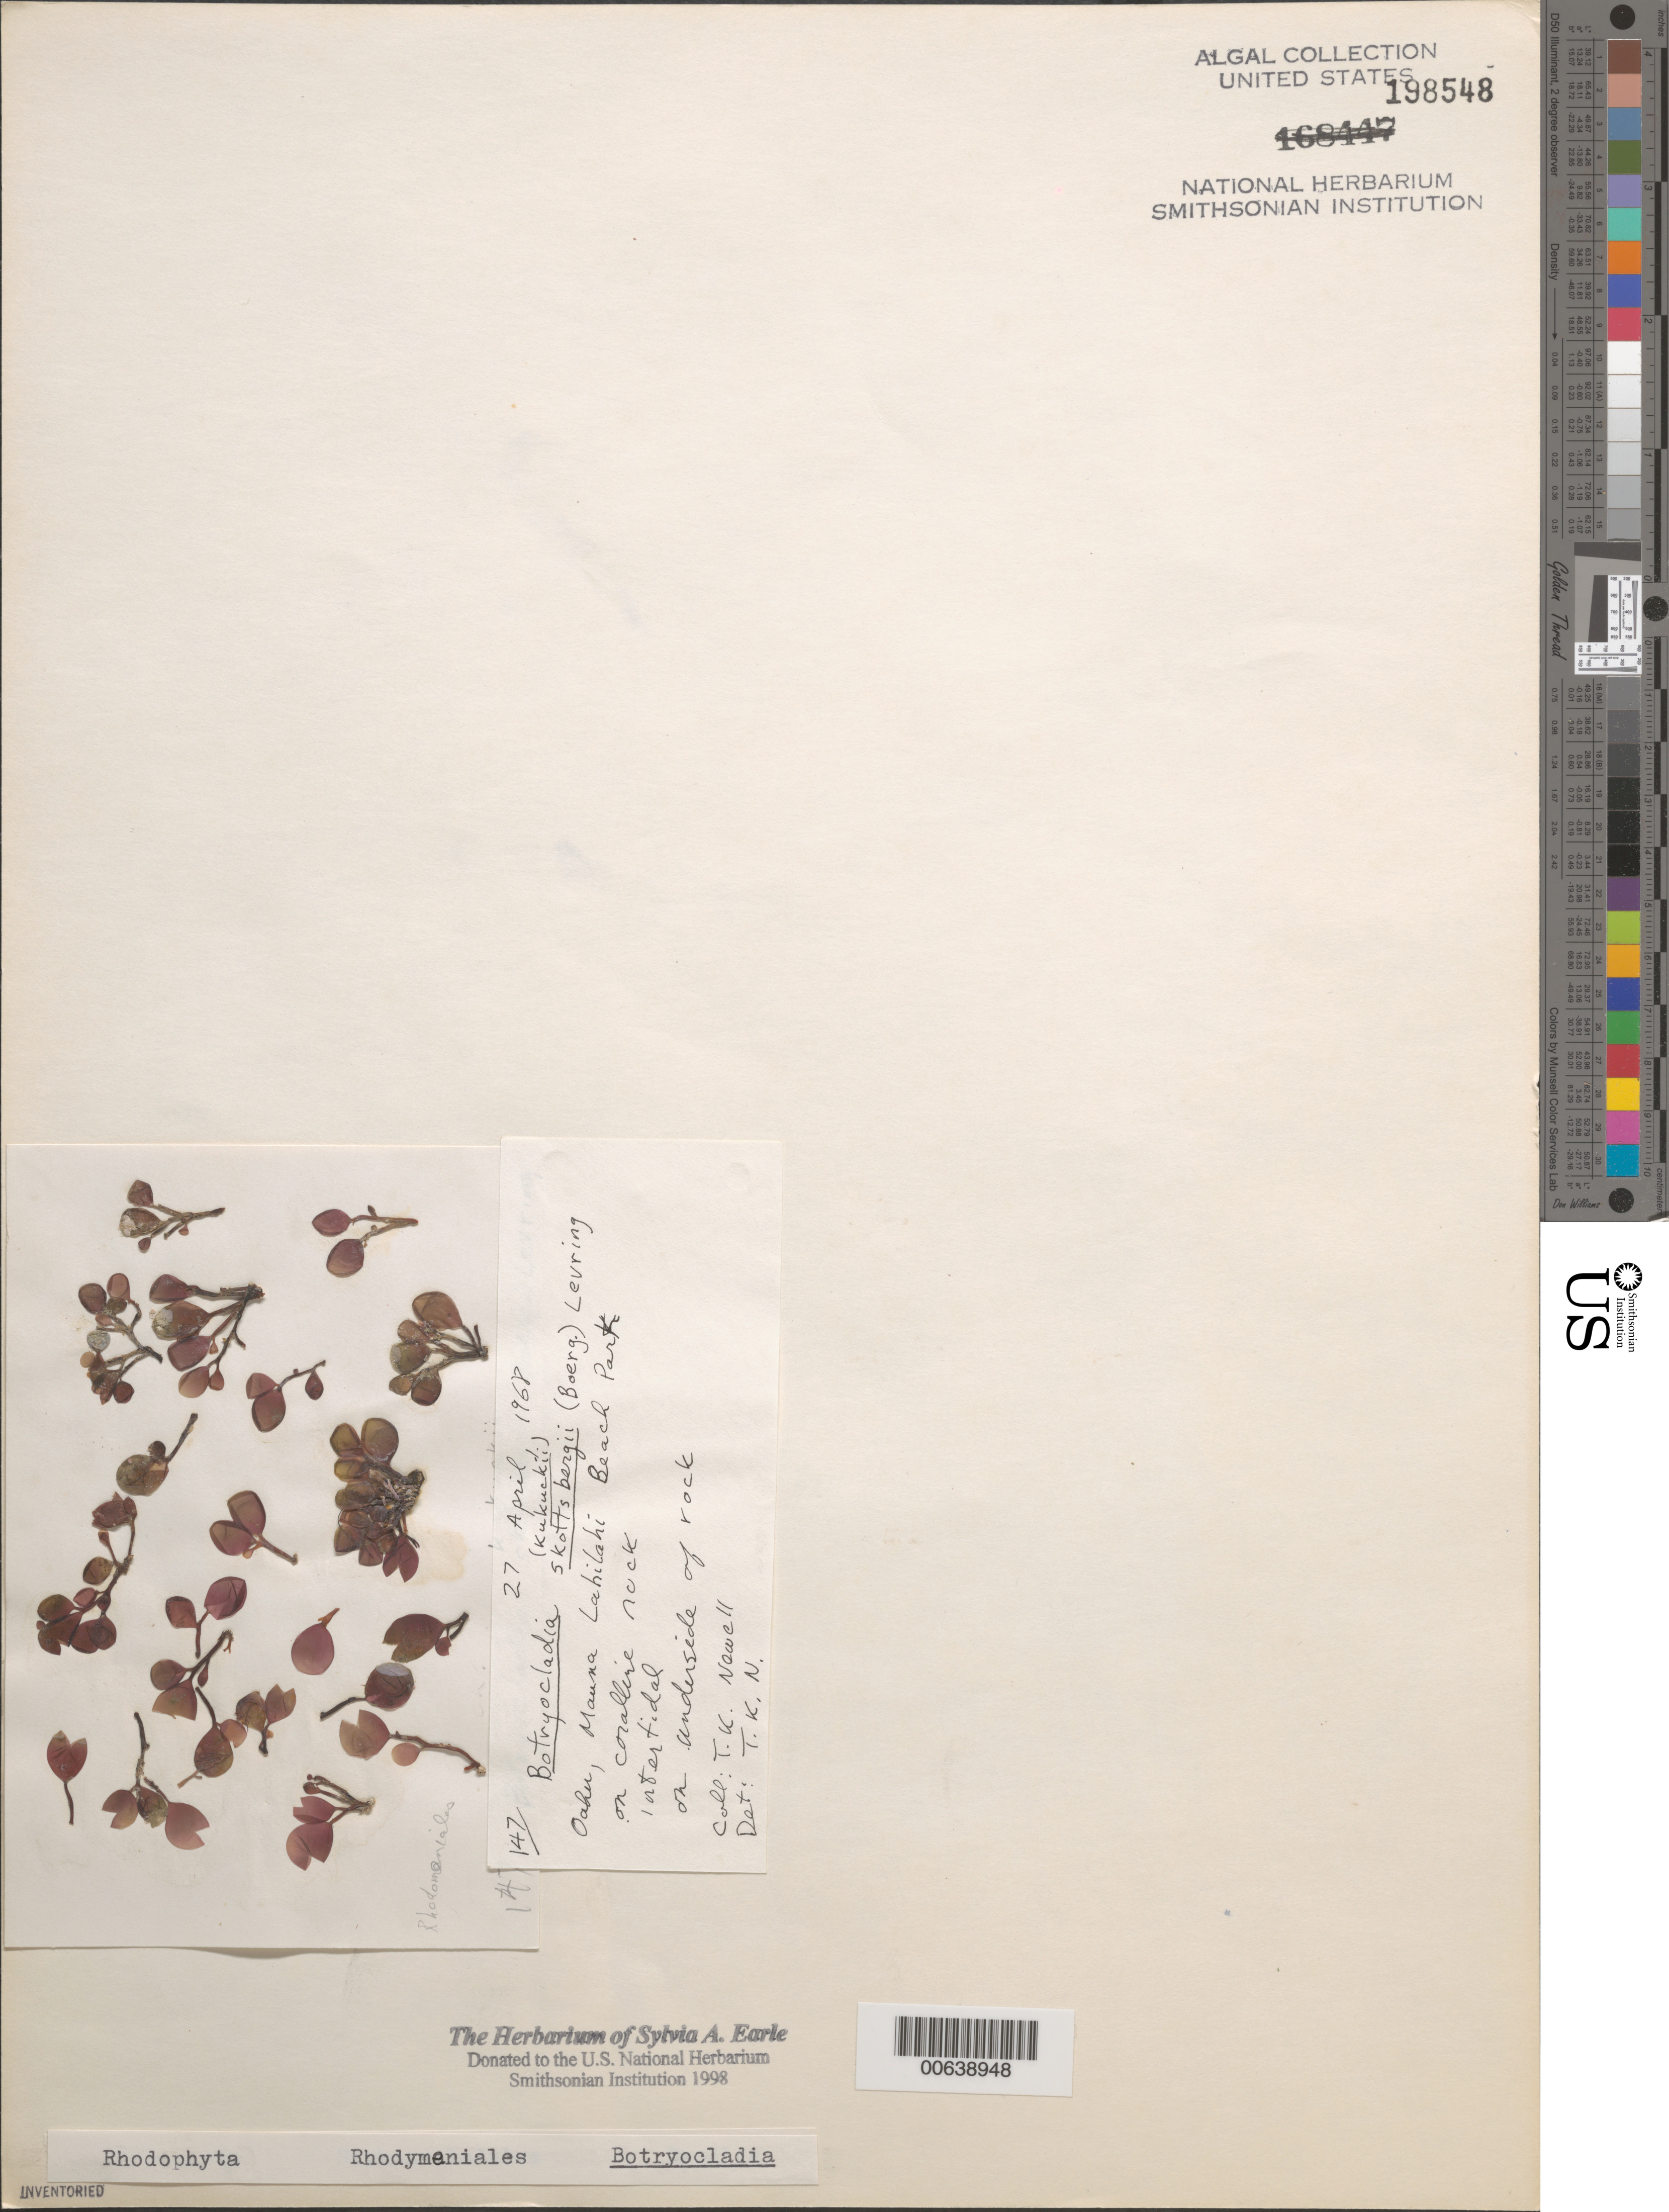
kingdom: Plantae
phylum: Rhodophyta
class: Florideophyceae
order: Rhodymeniales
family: Rhodymeniaceae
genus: Botryocladia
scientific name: Botryocladia skottsbergii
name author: (Børgesen) Levring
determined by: Newell, Thomas K.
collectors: T. K. Newell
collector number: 147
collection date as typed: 27 Apr 1968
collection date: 1968-04-27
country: United States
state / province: Hawaii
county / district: Honolulu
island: Oahu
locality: Mauna Lahilahi Beach Park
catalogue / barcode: US 198548